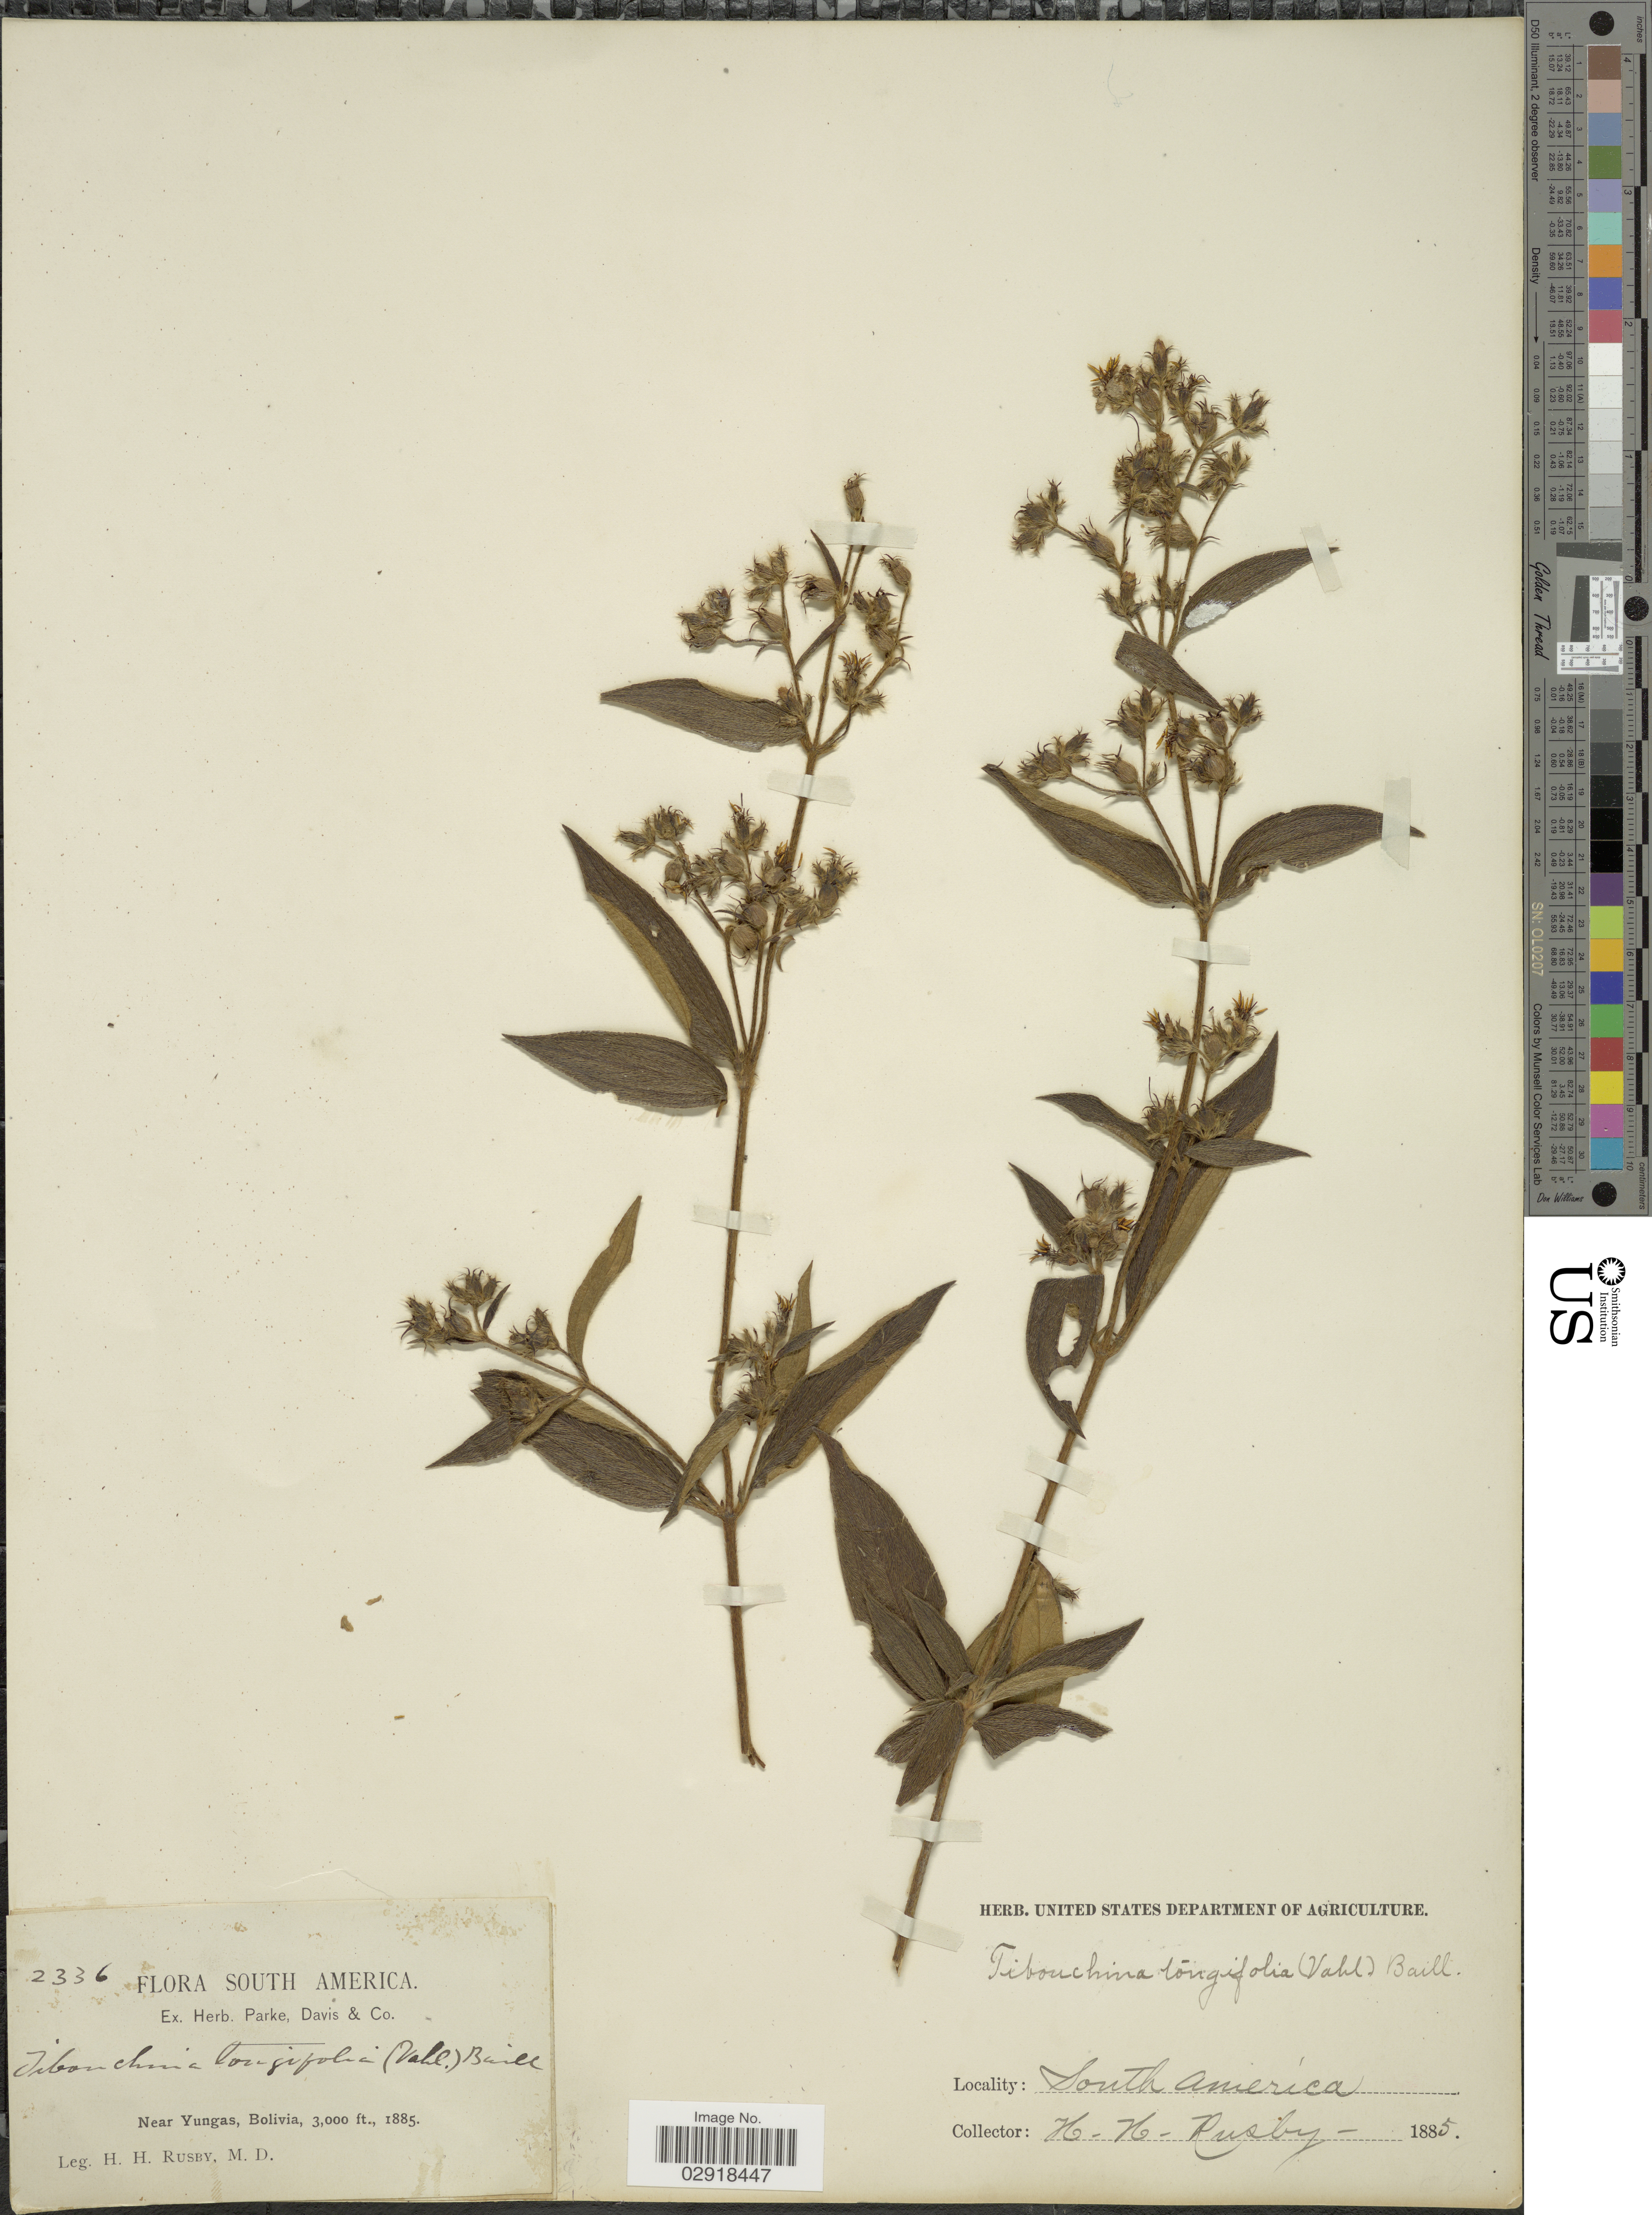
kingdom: Plantae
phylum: Tracheophyta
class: Magnoliopsida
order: Myrtales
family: Melastomataceae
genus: Chaetogastra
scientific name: Chaetogastra longifolia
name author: (Vahl) DC.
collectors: H. H. Rusby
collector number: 2336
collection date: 1885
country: Bolivia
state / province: La Paz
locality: Near Yungas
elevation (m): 914